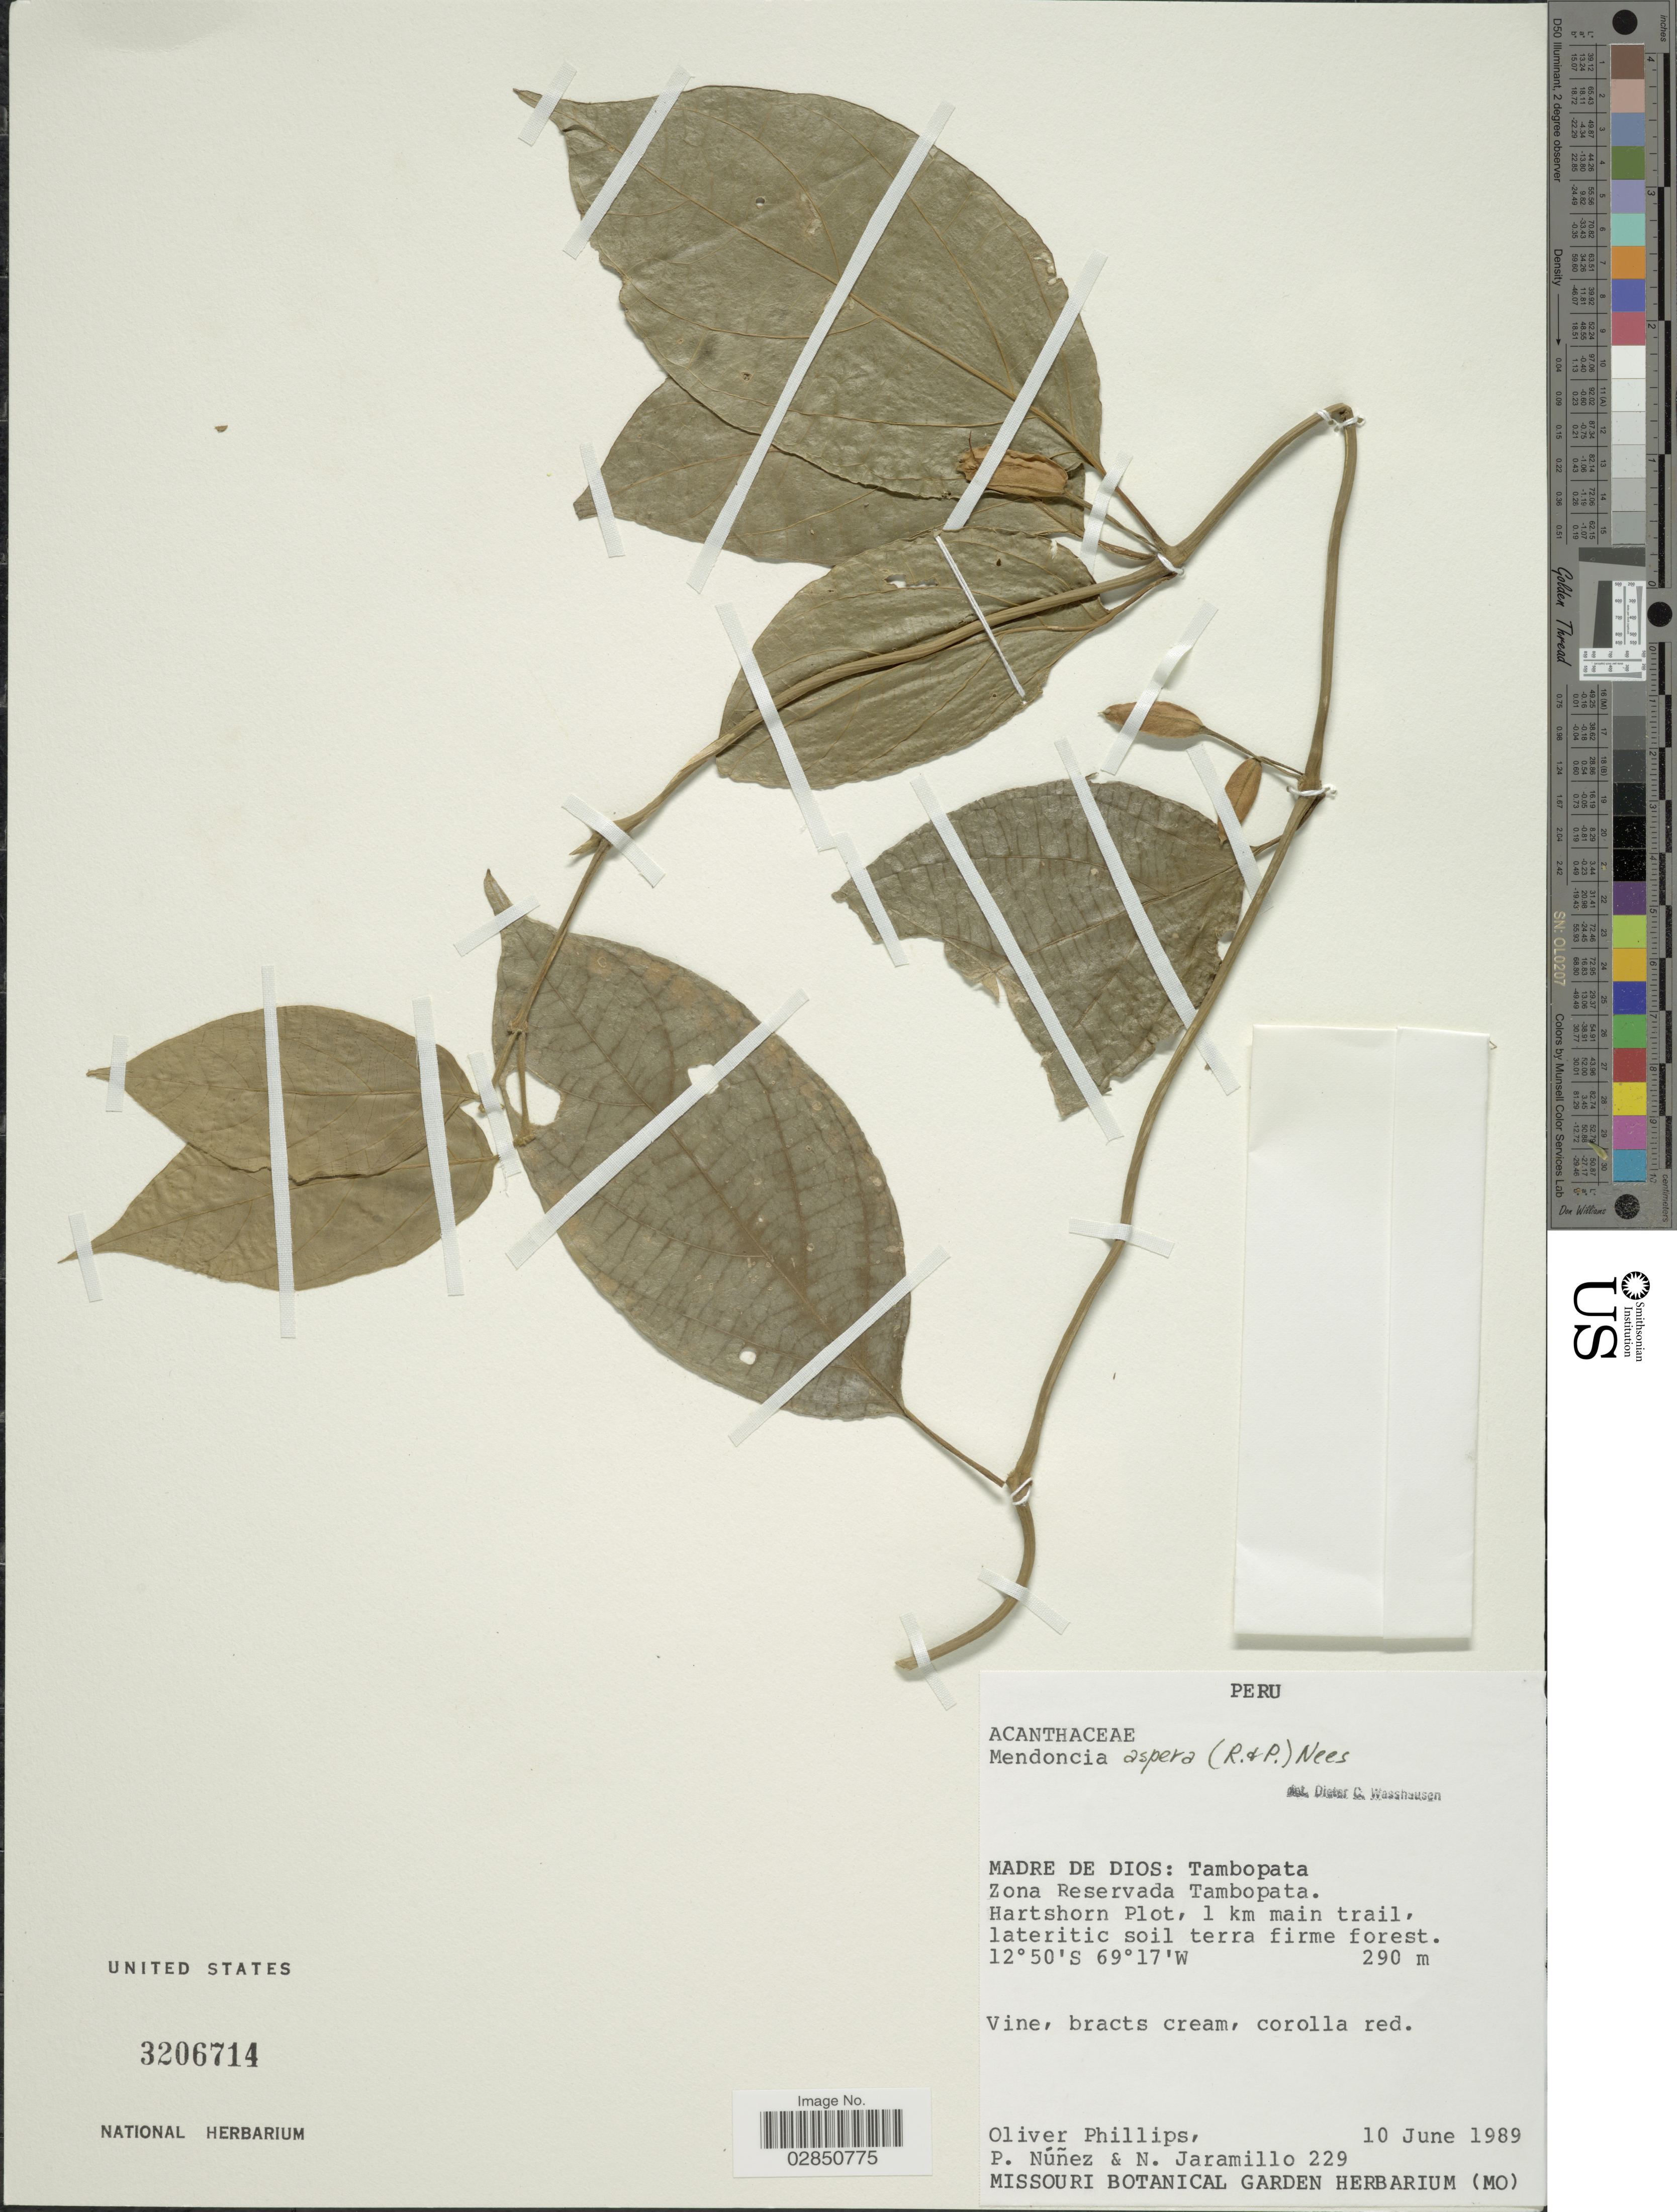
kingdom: Plantae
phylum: Tracheophyta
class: Magnoliopsida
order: Lamiales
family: Acanthaceae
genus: Mendoncia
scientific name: Mendoncia aspera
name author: (Ruiz & Pav.) Nees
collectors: O. Phillips, P. Nuñez V. & N. Jaramillo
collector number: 229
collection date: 1989-06-10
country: Peru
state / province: Madre de Dios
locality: Tambopata. Zona Reservada Tambopata. Hartshorn Plot, 1 km main trail.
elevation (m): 290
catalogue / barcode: US 3206714